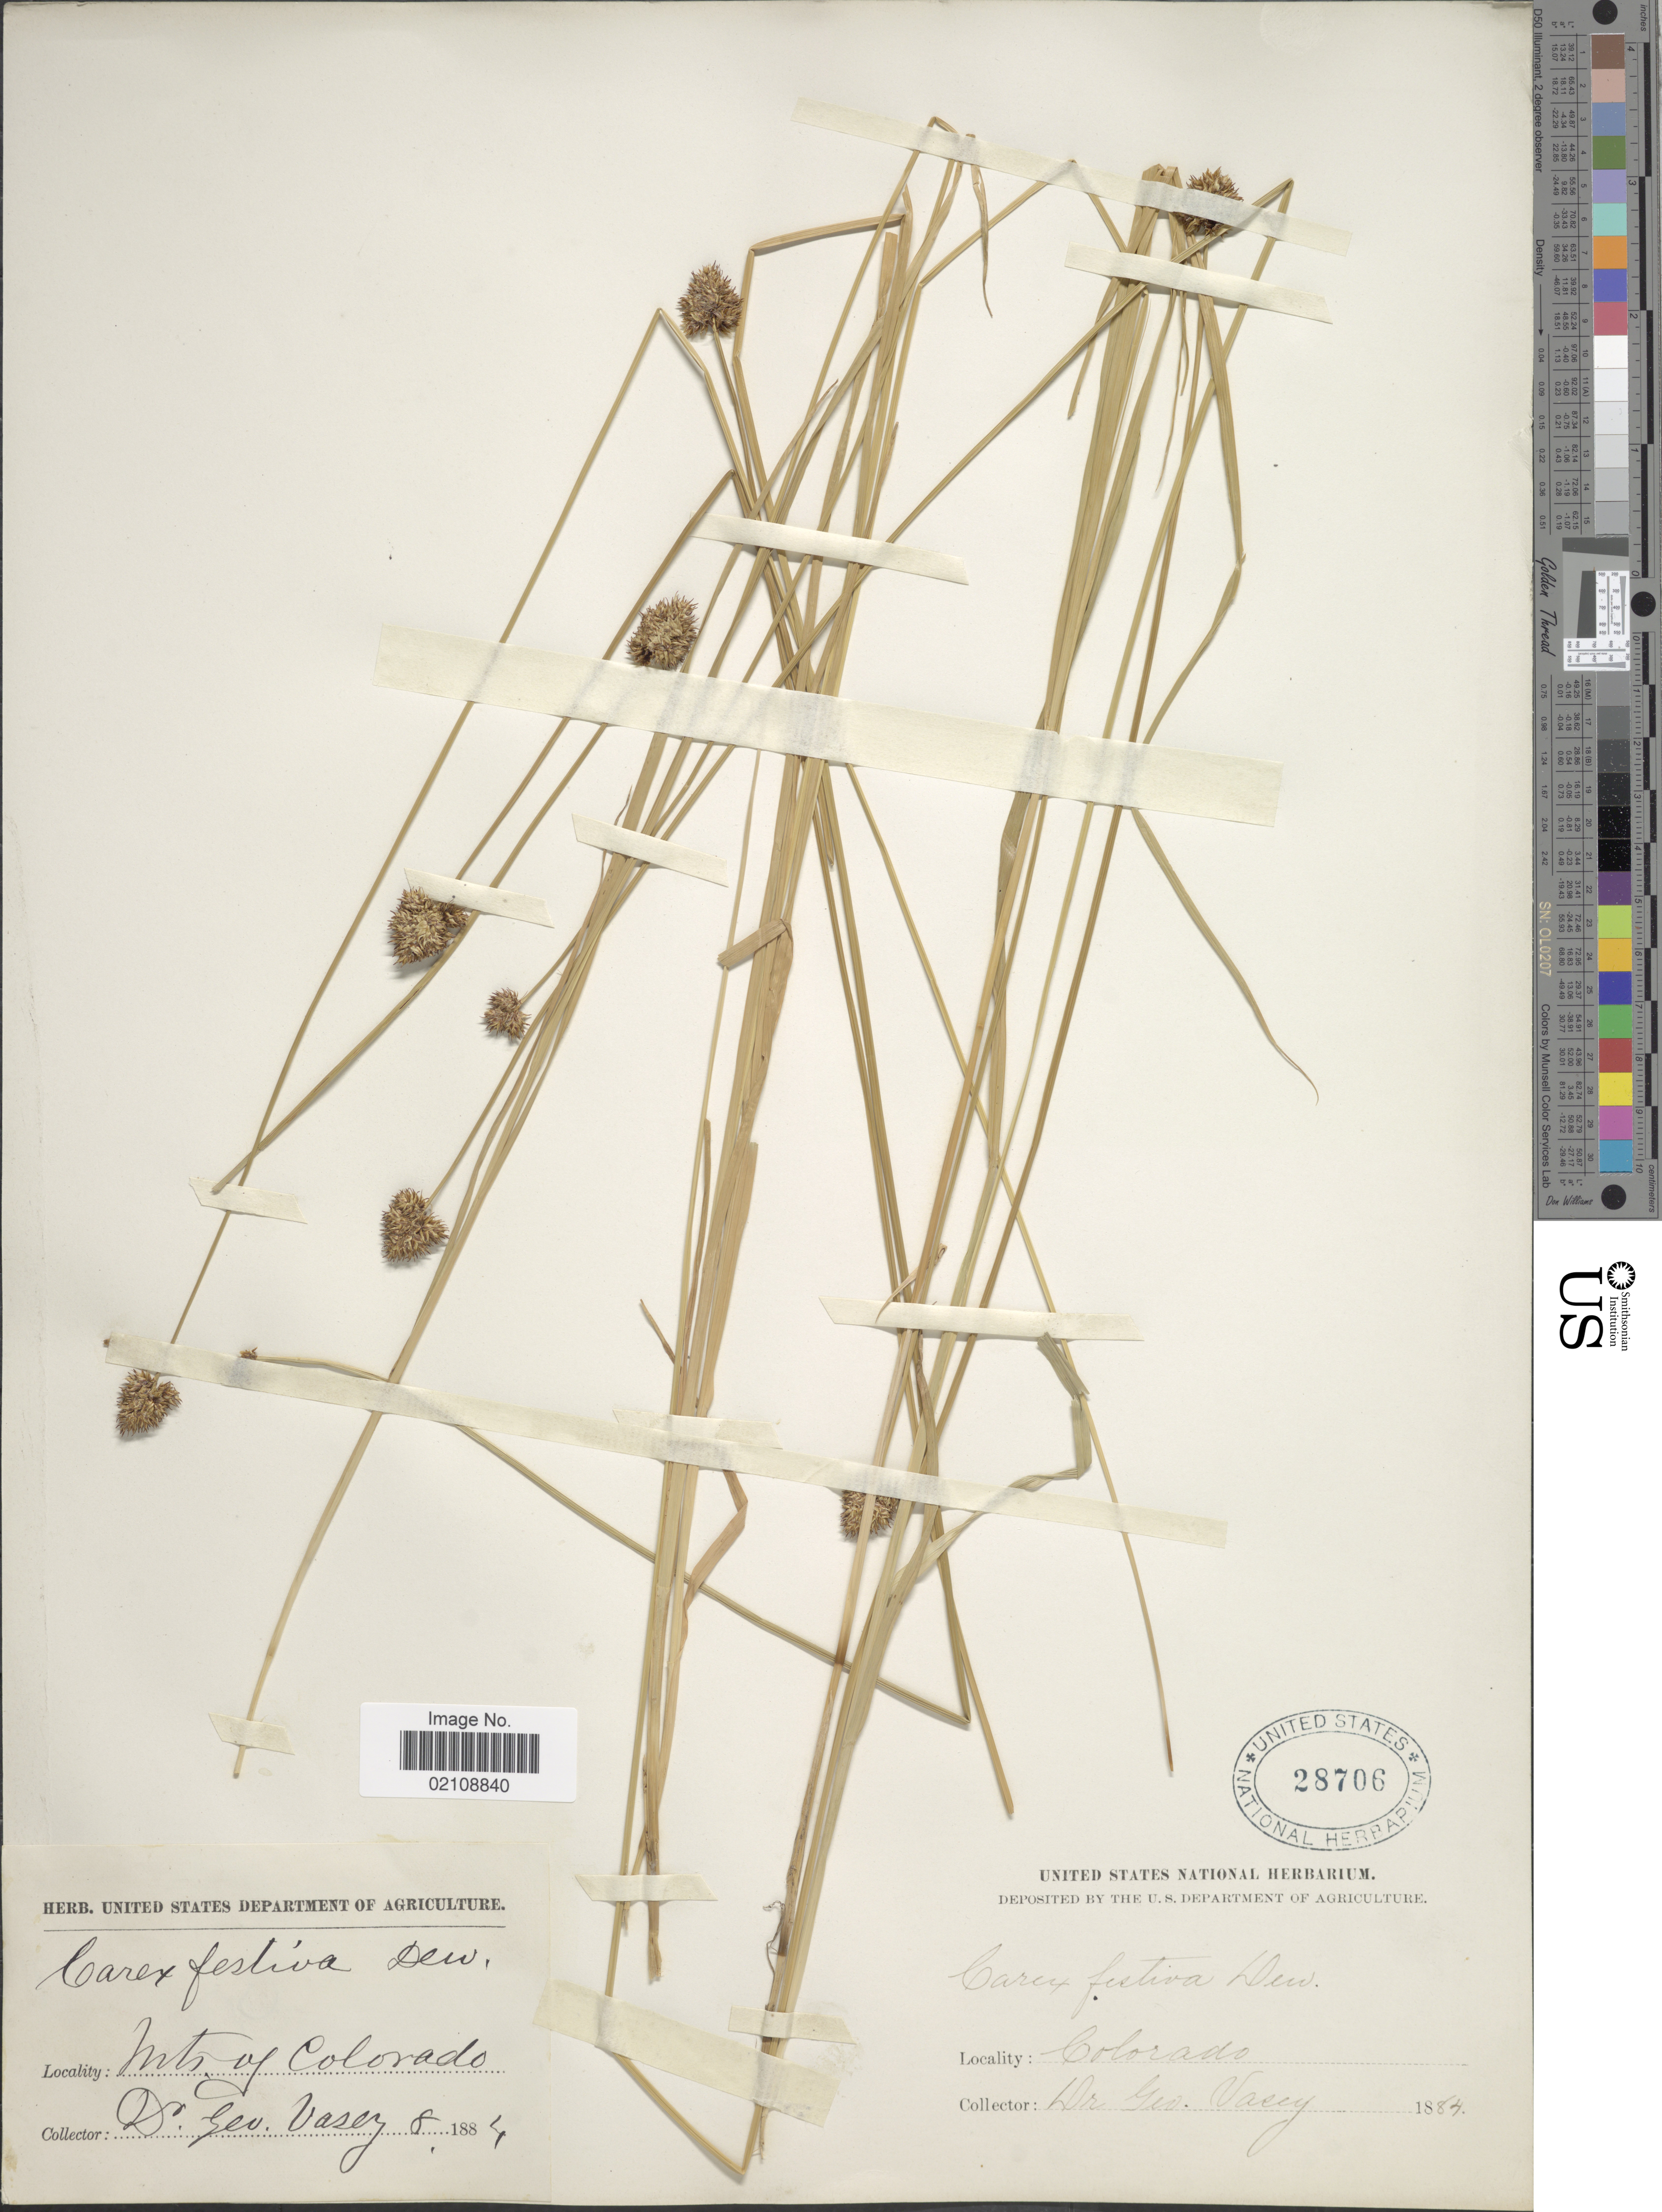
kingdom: Plantae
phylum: Tracheophyta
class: Liliopsida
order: Poales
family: Cyperaceae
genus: Carex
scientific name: Carex microptera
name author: Mack.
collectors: G. Vasey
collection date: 1884-08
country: United States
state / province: Colorado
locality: Mts. of Colorado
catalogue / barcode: US 28706